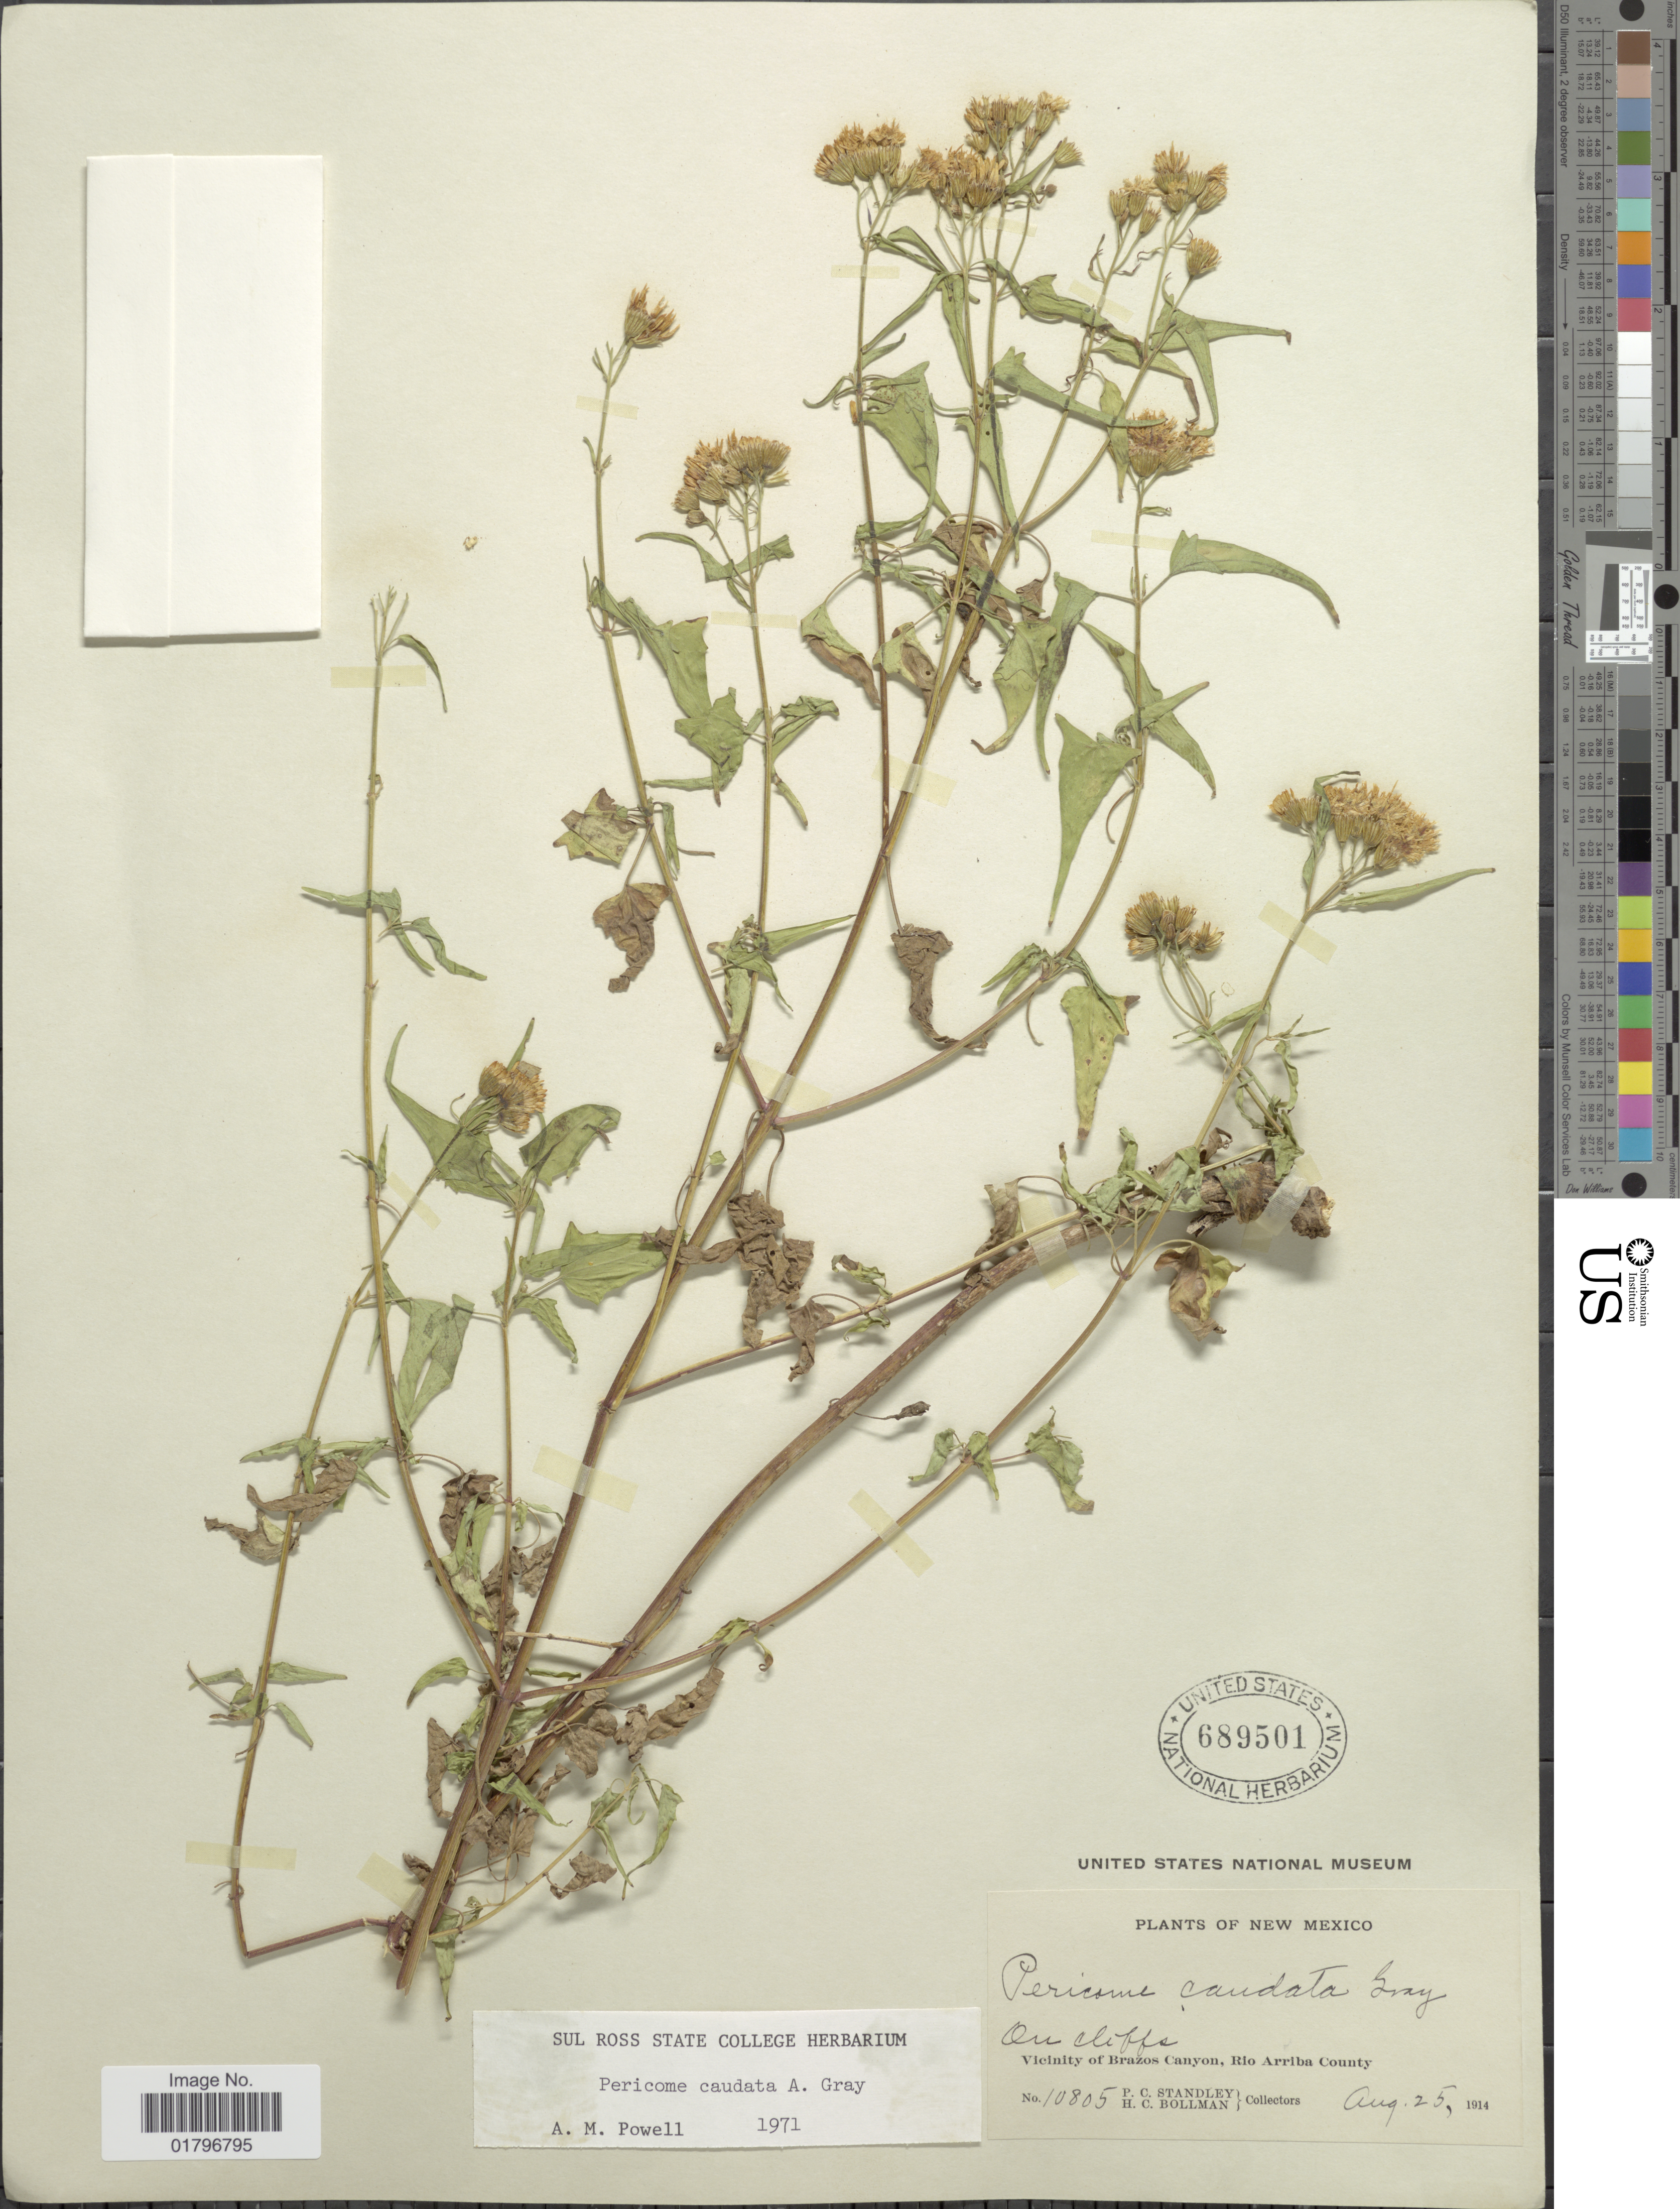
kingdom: Plantae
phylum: Tracheophyta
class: Magnoliopsida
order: Asterales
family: Asteraceae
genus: Pericome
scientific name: Pericome caudata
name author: A. Gray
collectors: P. C. Standley & H. C. Bollman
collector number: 10805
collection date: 1914-08-25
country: United States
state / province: New Mexico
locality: On cliffs. Vicinity of Brazos Canyon, Rio Arriba County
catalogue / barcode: US 689501